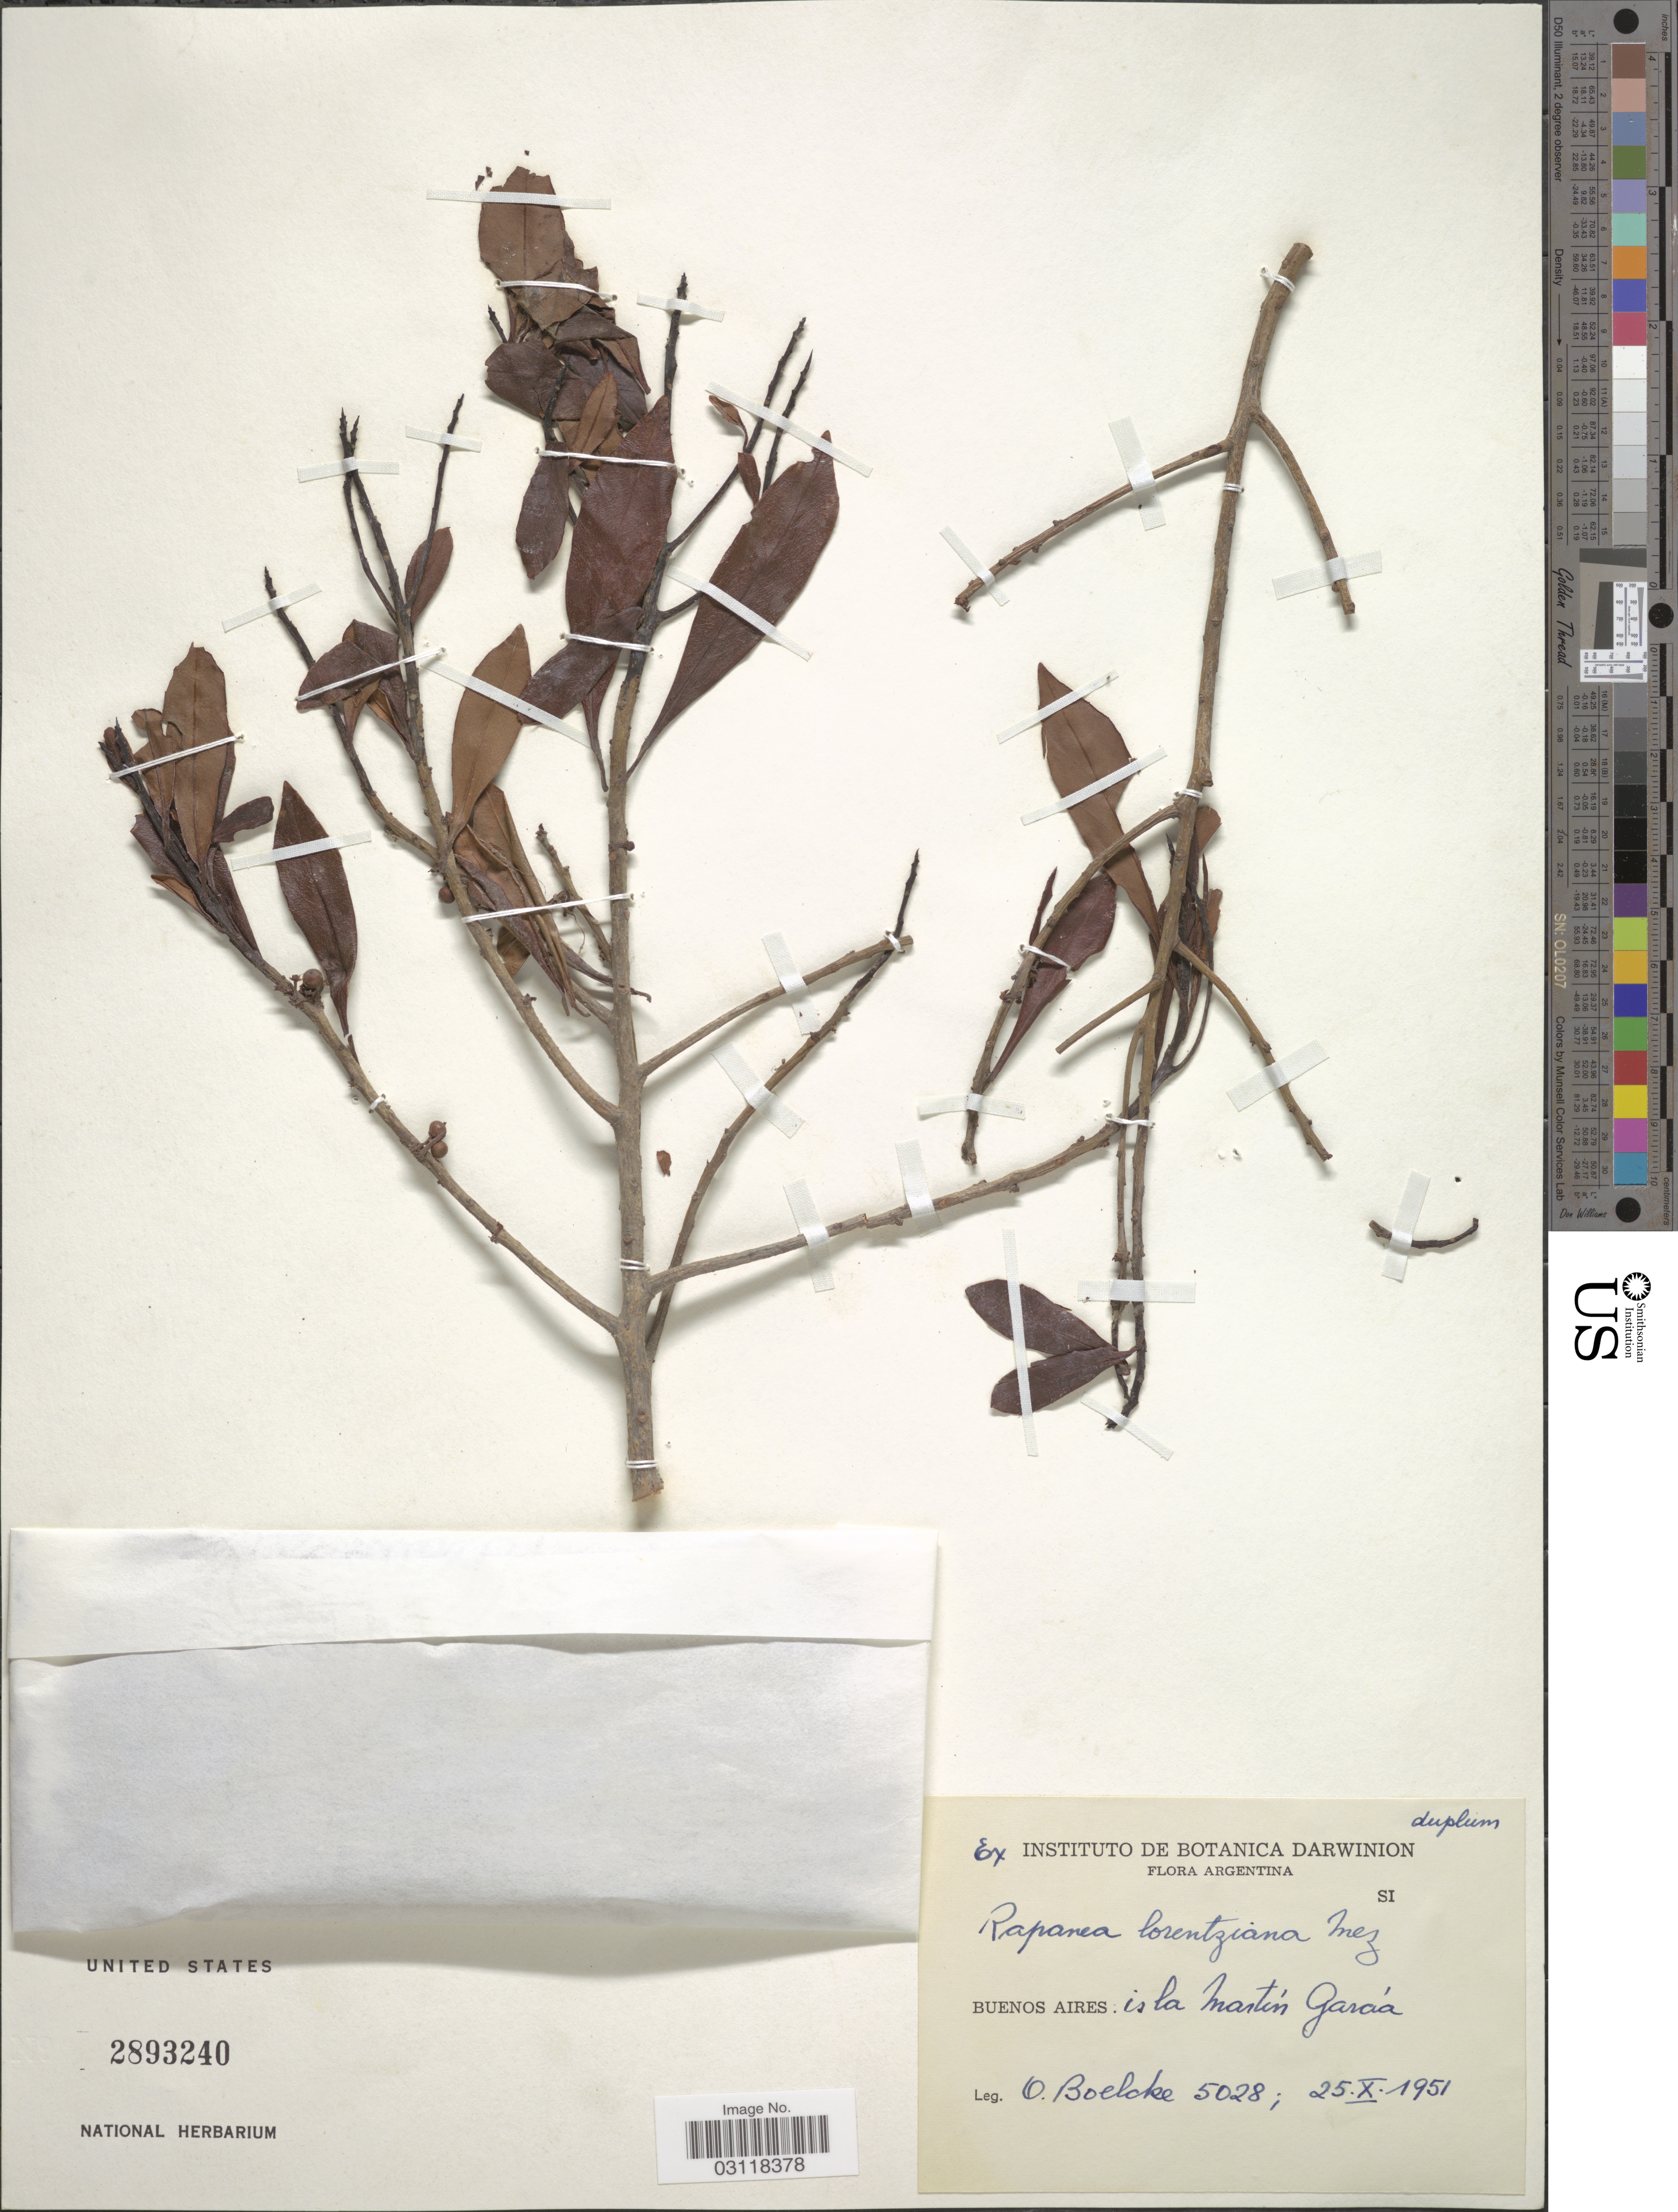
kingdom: Plantae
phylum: Tracheophyta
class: Magnoliopsida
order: Ericales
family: Primulaceae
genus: Rapanea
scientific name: Rapanea lorentziana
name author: Mez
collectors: O. Boelcke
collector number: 5028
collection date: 1951-10-25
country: Argentina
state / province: Buenos Aires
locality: Isla Martín García.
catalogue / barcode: US 2893240